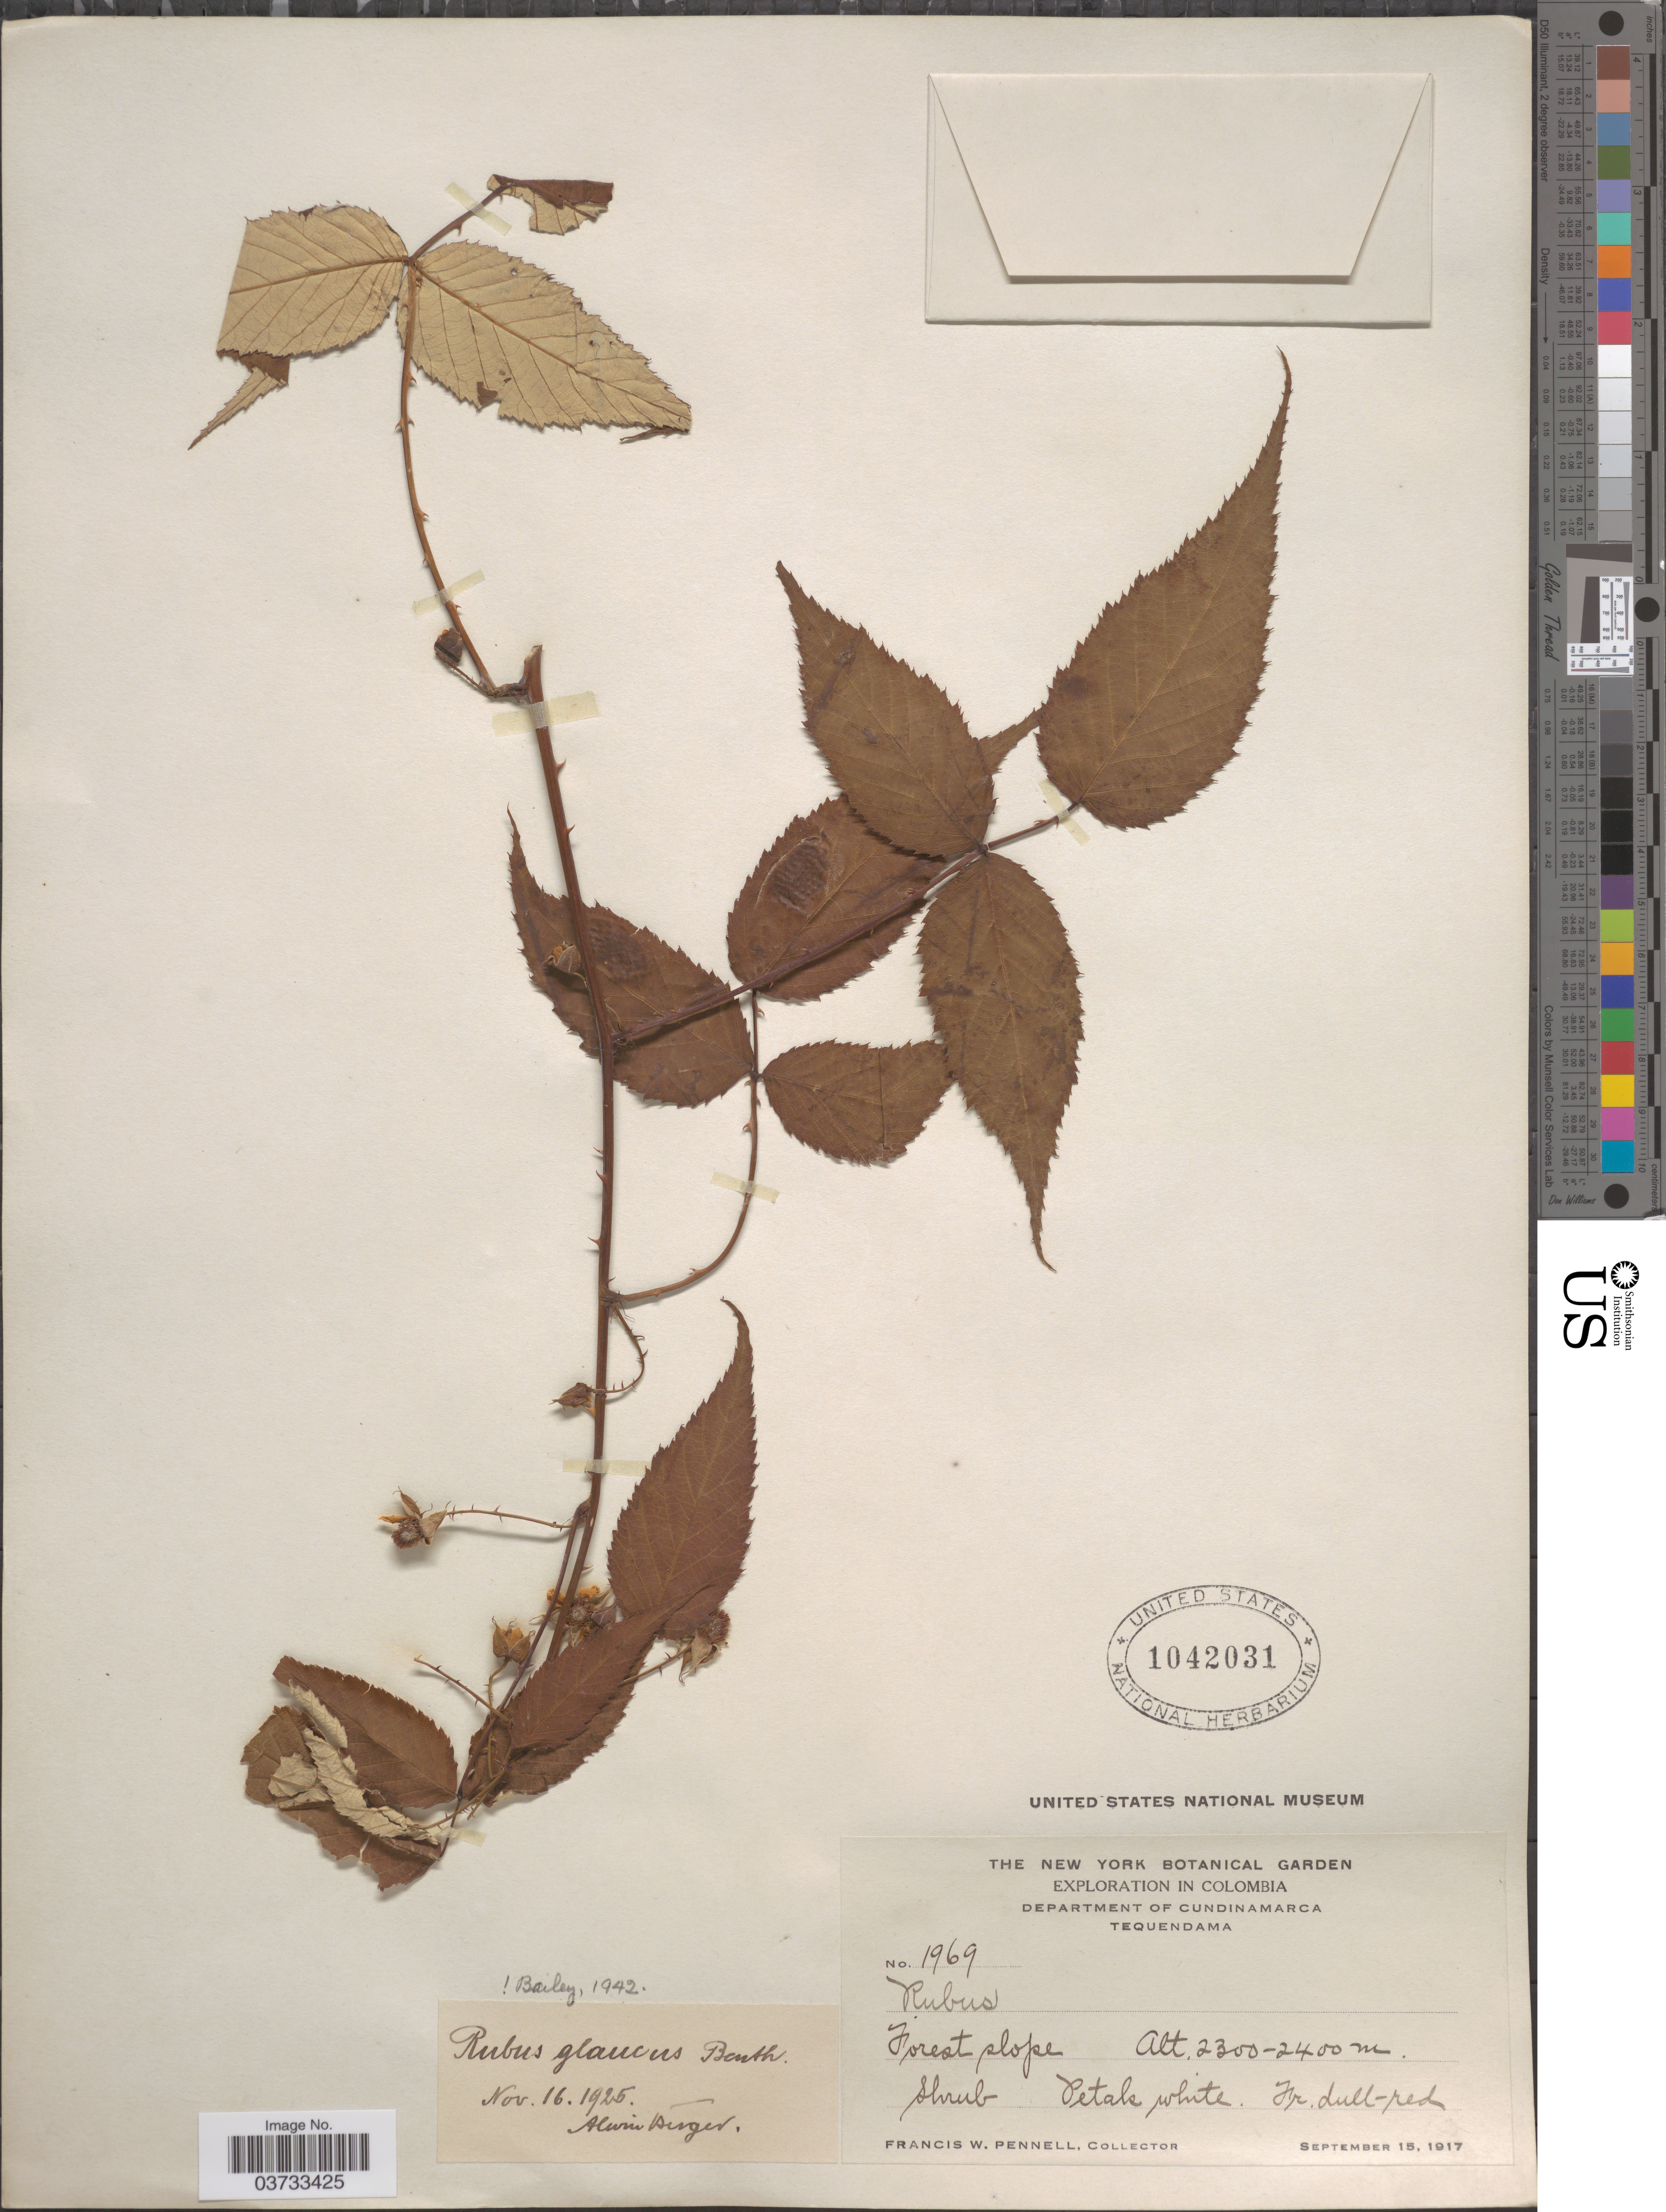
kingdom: Plantae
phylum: Tracheophyta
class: Magnoliopsida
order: Rosales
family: Rosaceae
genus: Rubus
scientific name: Rubus glaucus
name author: Benth.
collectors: F. W. Pennell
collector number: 1969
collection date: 1917-09-15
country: Colombia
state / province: Cundinamarca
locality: Department of Cundinamarca. Tequendama.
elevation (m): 2300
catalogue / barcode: US 1042031